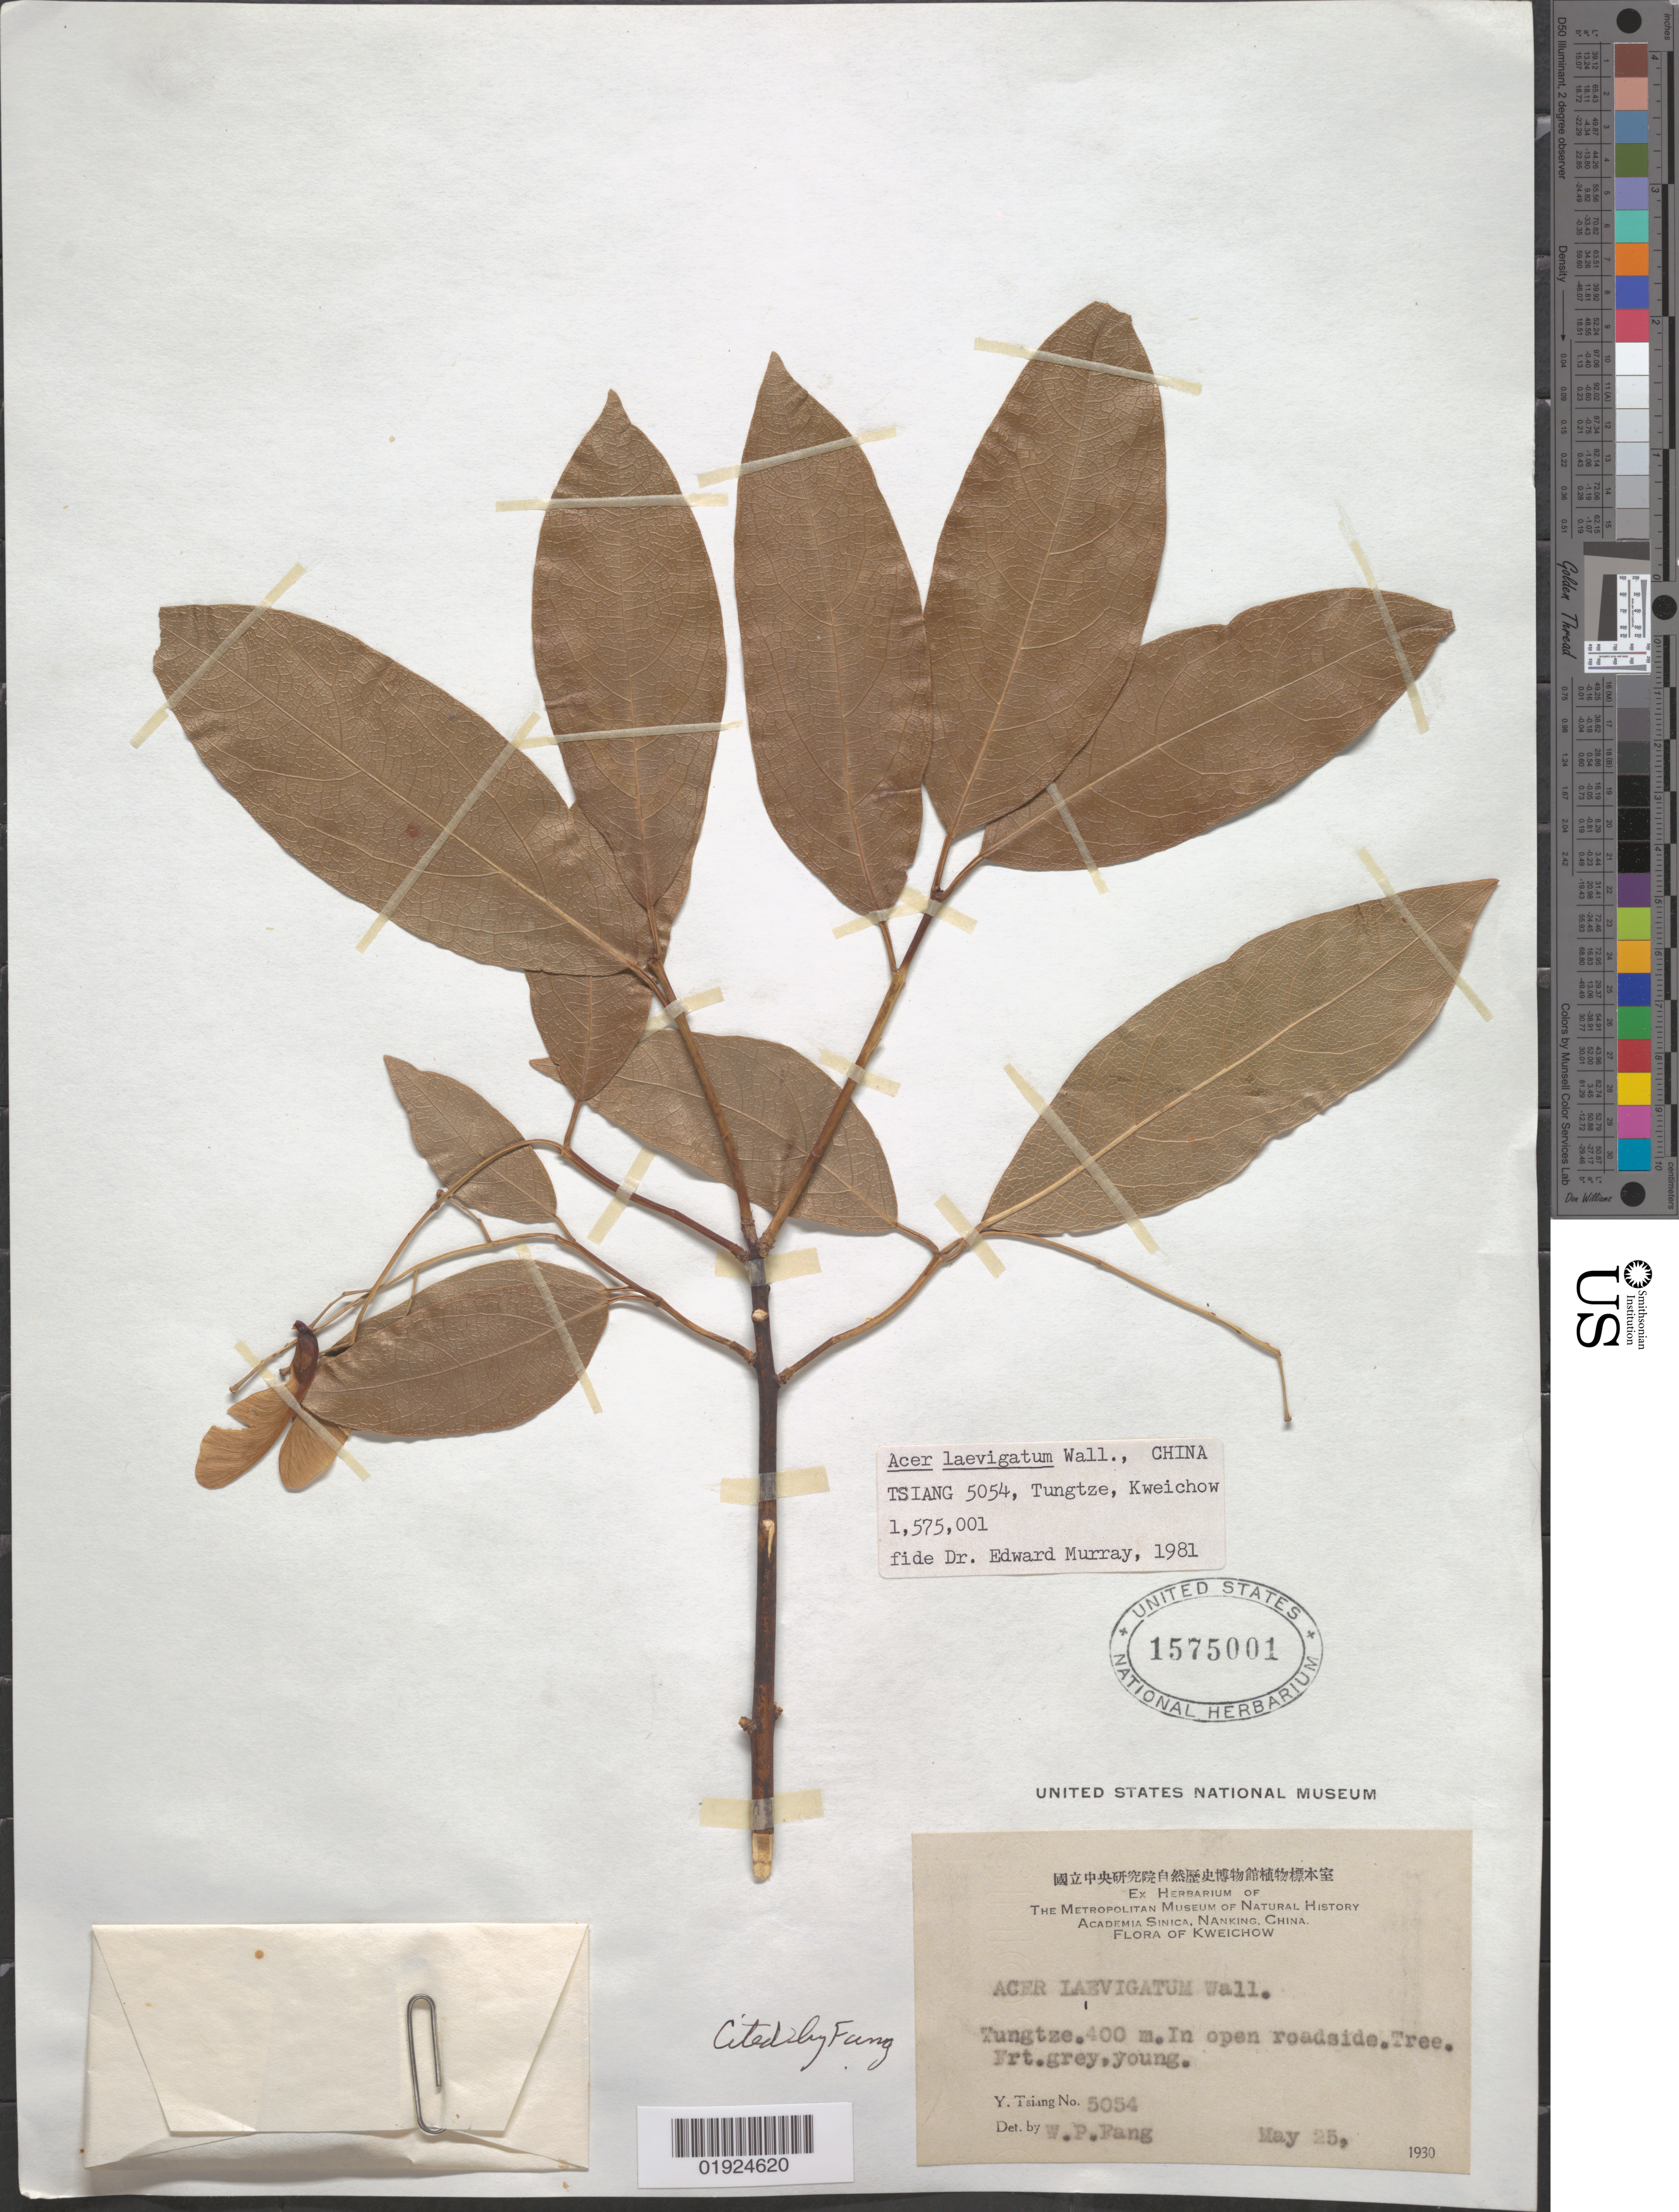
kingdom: Plantae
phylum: Tracheophyta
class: Magnoliopsida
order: Sapindales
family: Sapindaceae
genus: Acer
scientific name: Acer laevigatum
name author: Wall.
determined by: Murray, Edward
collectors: Y. Tsiang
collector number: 5054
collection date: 1930-05-25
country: China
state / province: Guizhou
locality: Kweichow [Guizhou], Tungtze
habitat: In open roadside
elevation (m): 400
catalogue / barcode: US 1575001